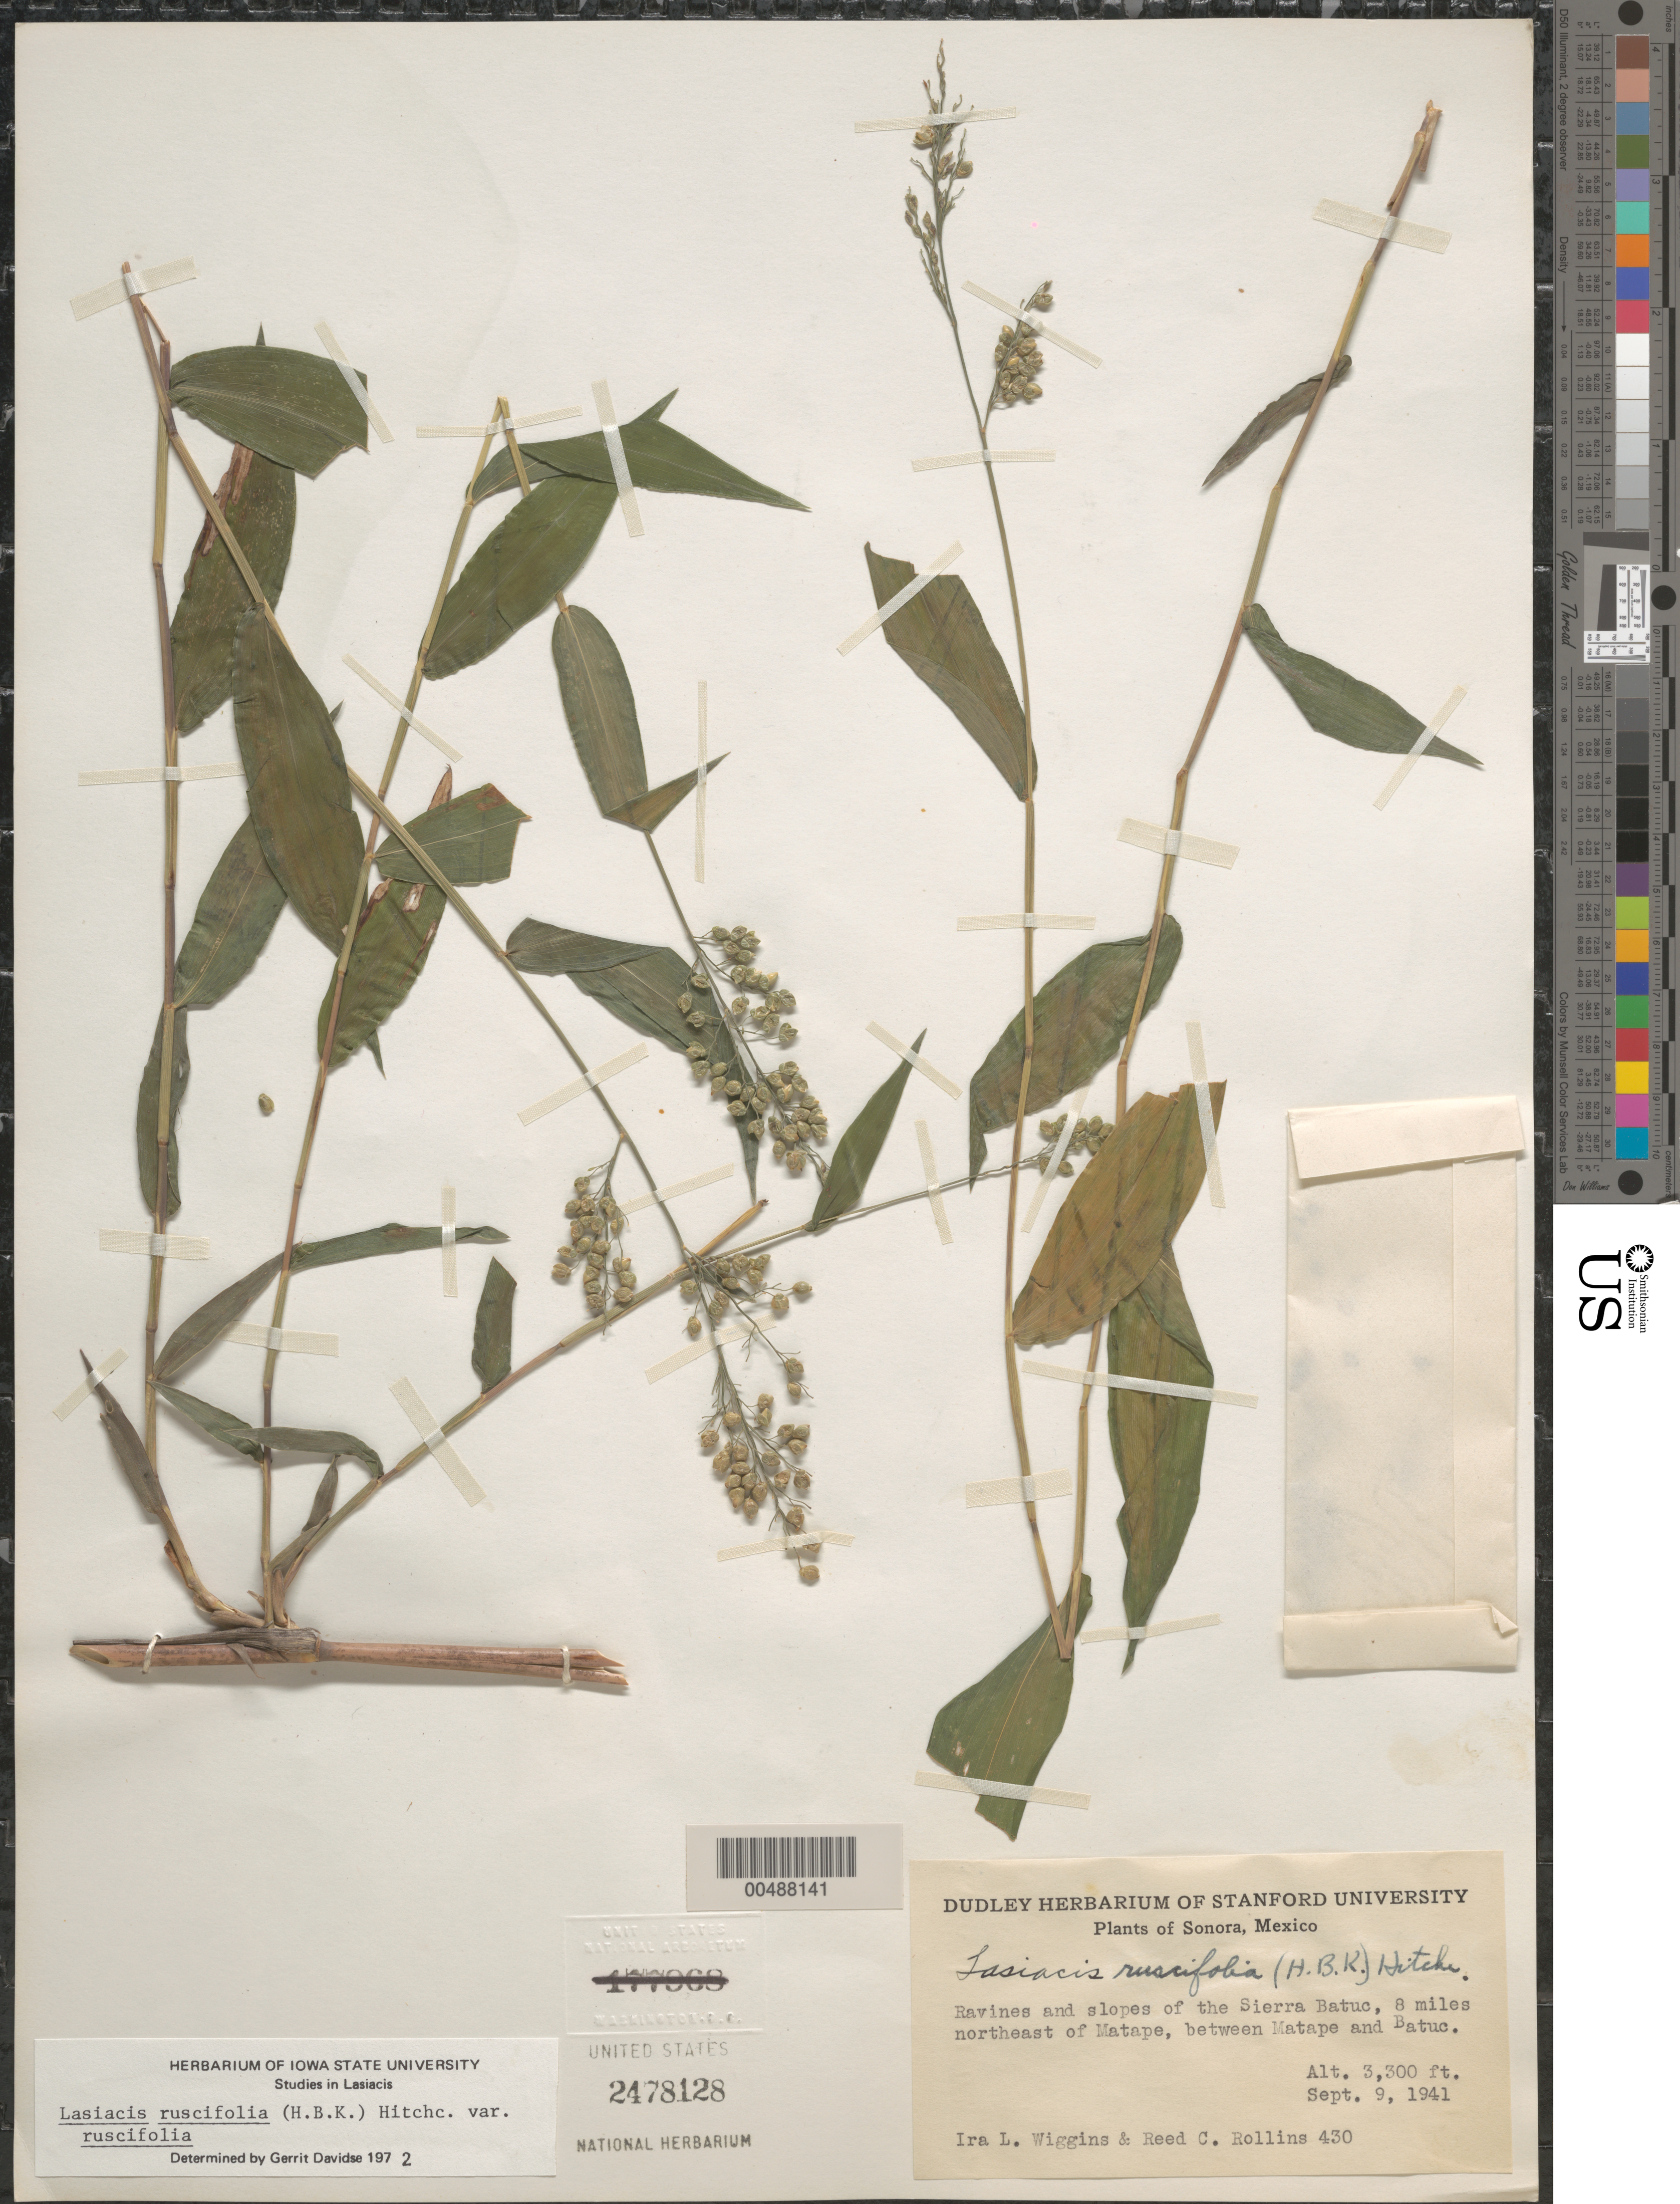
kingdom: Plantae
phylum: Tracheophyta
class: Liliopsida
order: Poales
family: Poaceae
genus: Lasiacis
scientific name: Lasiacis ruscifolia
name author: (Kunth) Hitchc.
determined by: Davidse, Gerrit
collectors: I. L. Wiggins & R. C. Rollins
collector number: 430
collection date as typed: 9 Sep 1941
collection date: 1941-09-09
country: Mexico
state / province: Sonora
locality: Sierra Batuc, 8 mi NE of Matape, between Matape & Batuc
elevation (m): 1006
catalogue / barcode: US 2478128